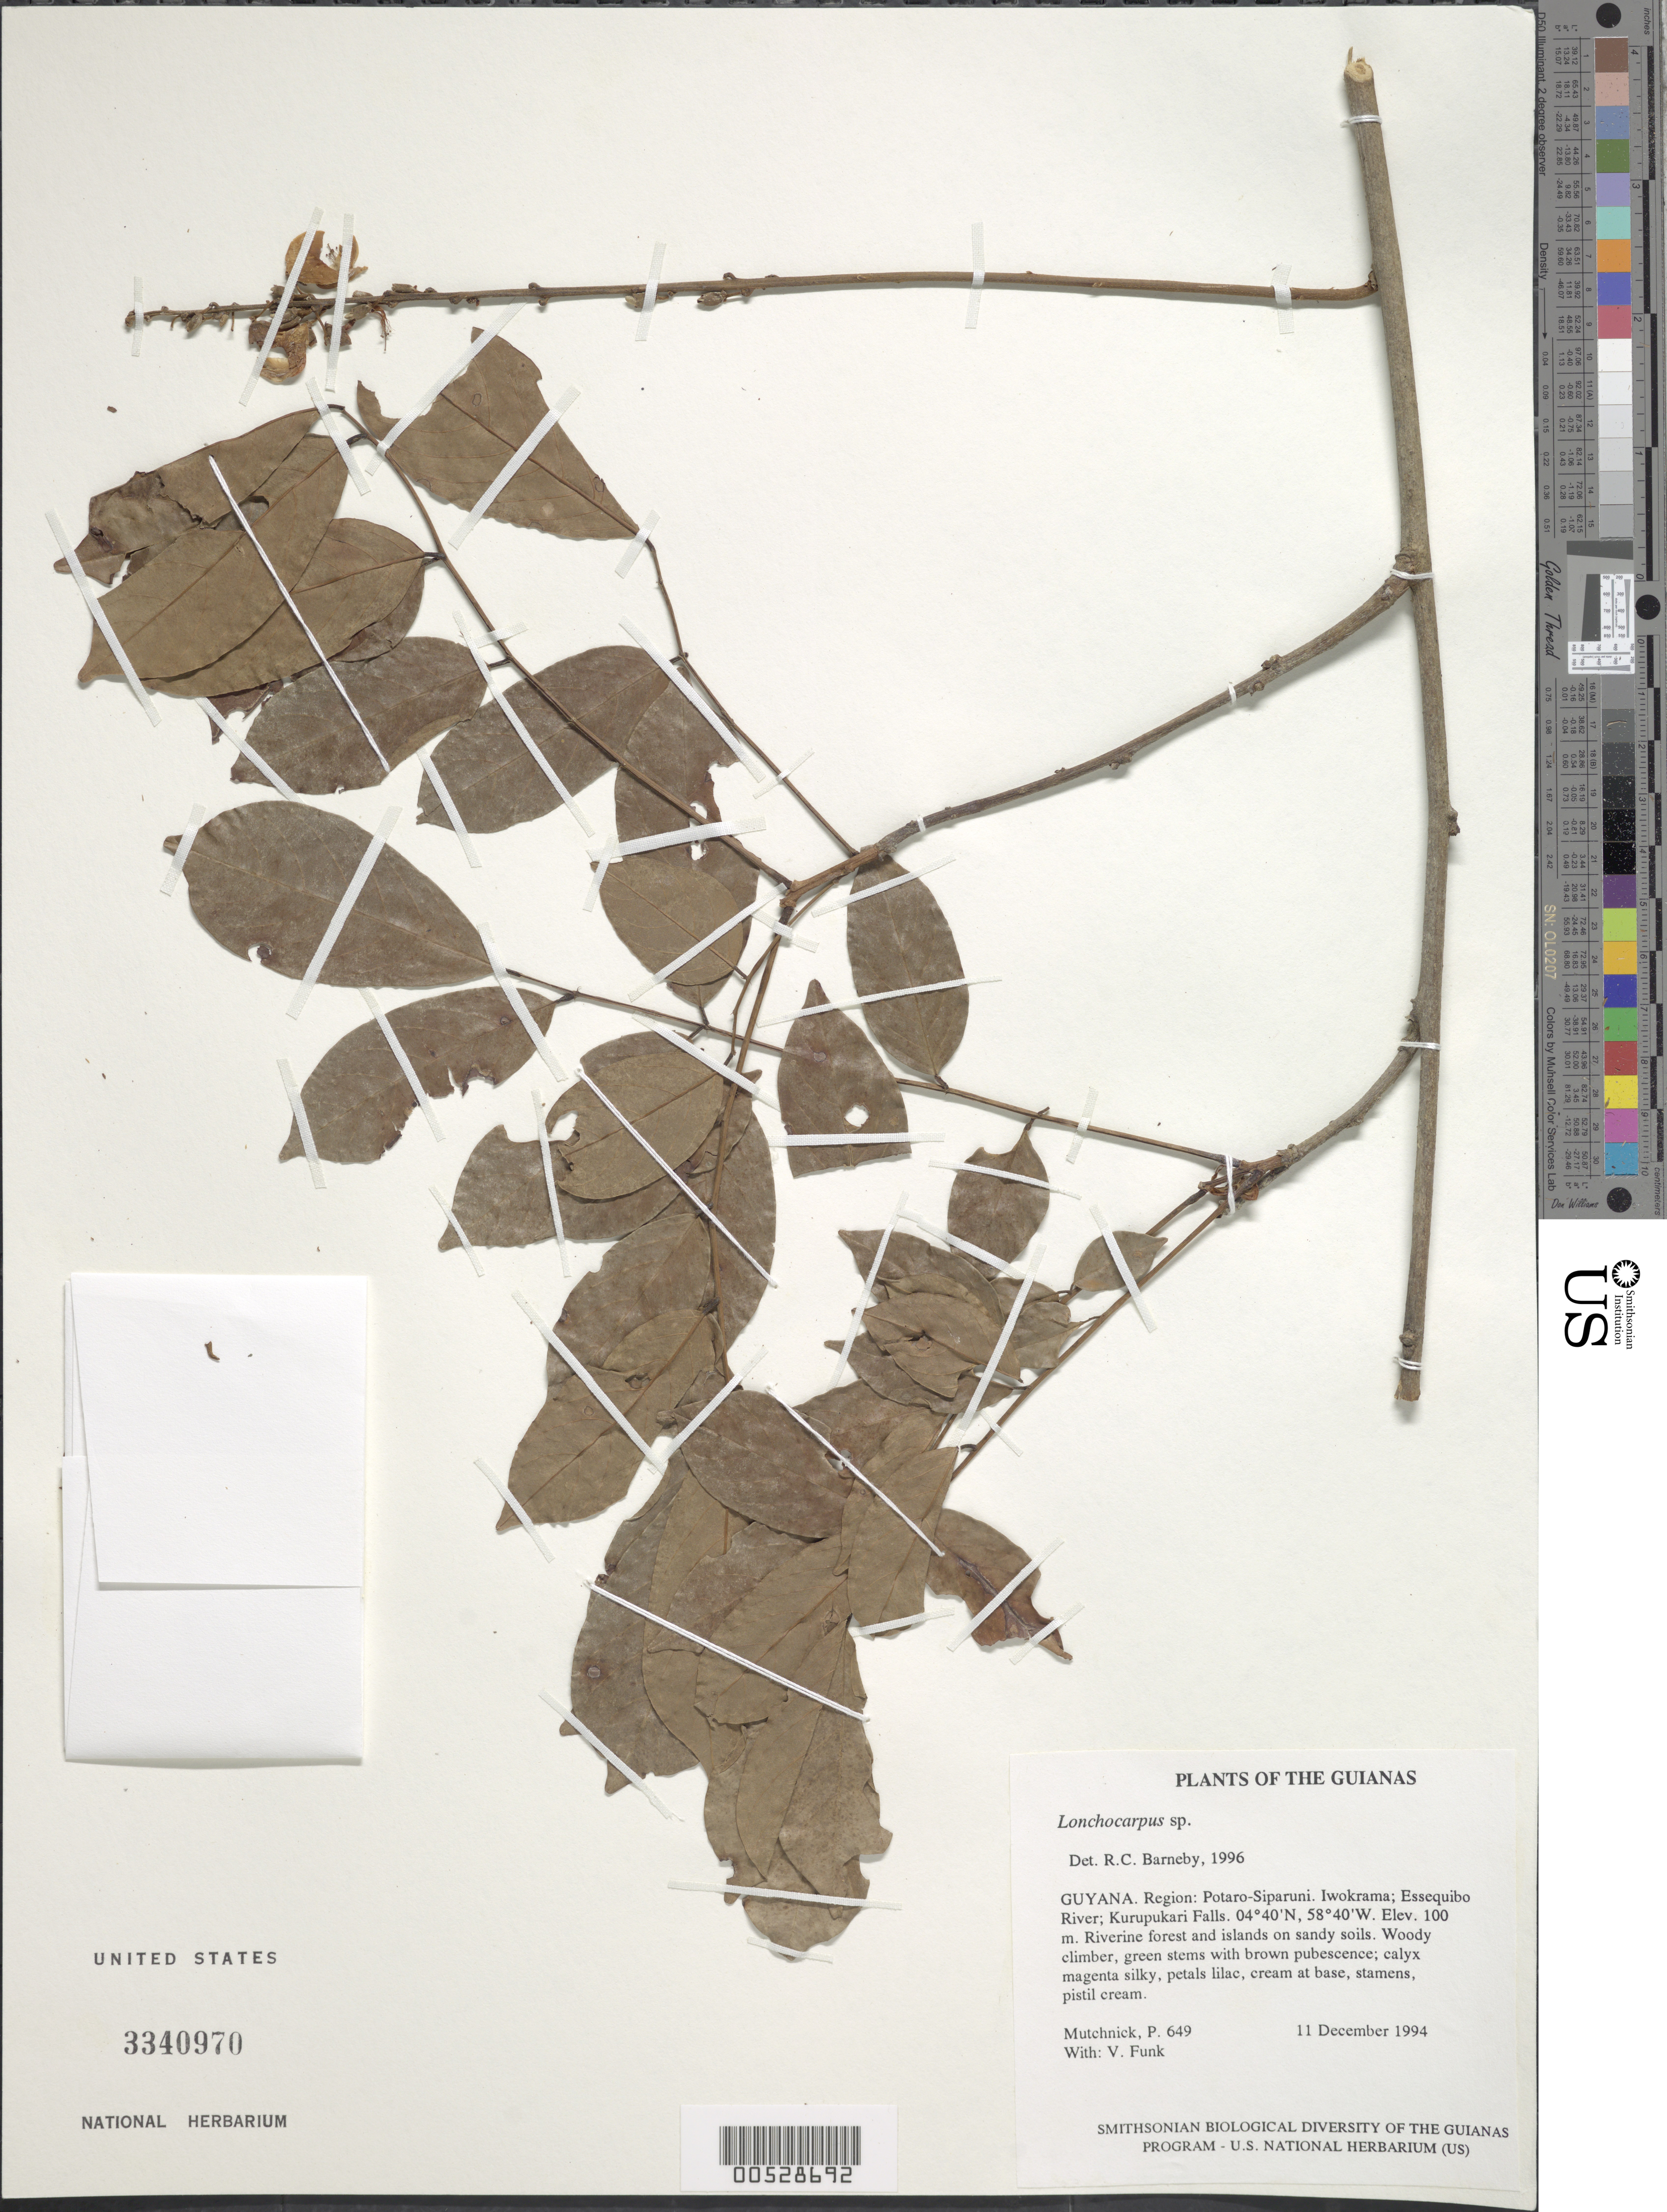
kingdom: Plantae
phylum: Tracheophyta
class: Magnoliopsida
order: Fabales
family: Fabaceae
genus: Lonchocarpus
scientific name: Lonchocarpus sp.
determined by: Barneby, Rupert C., (NY)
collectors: P. Mutchnick & V. Funk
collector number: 649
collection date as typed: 11 December 1994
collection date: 1994-12-11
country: Guyana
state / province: Potaro-Siparuni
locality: Iwokrama; Essequibo River; Kurupukari Falls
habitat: Riverine forest and islands on sandy soils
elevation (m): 100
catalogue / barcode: US 3340970